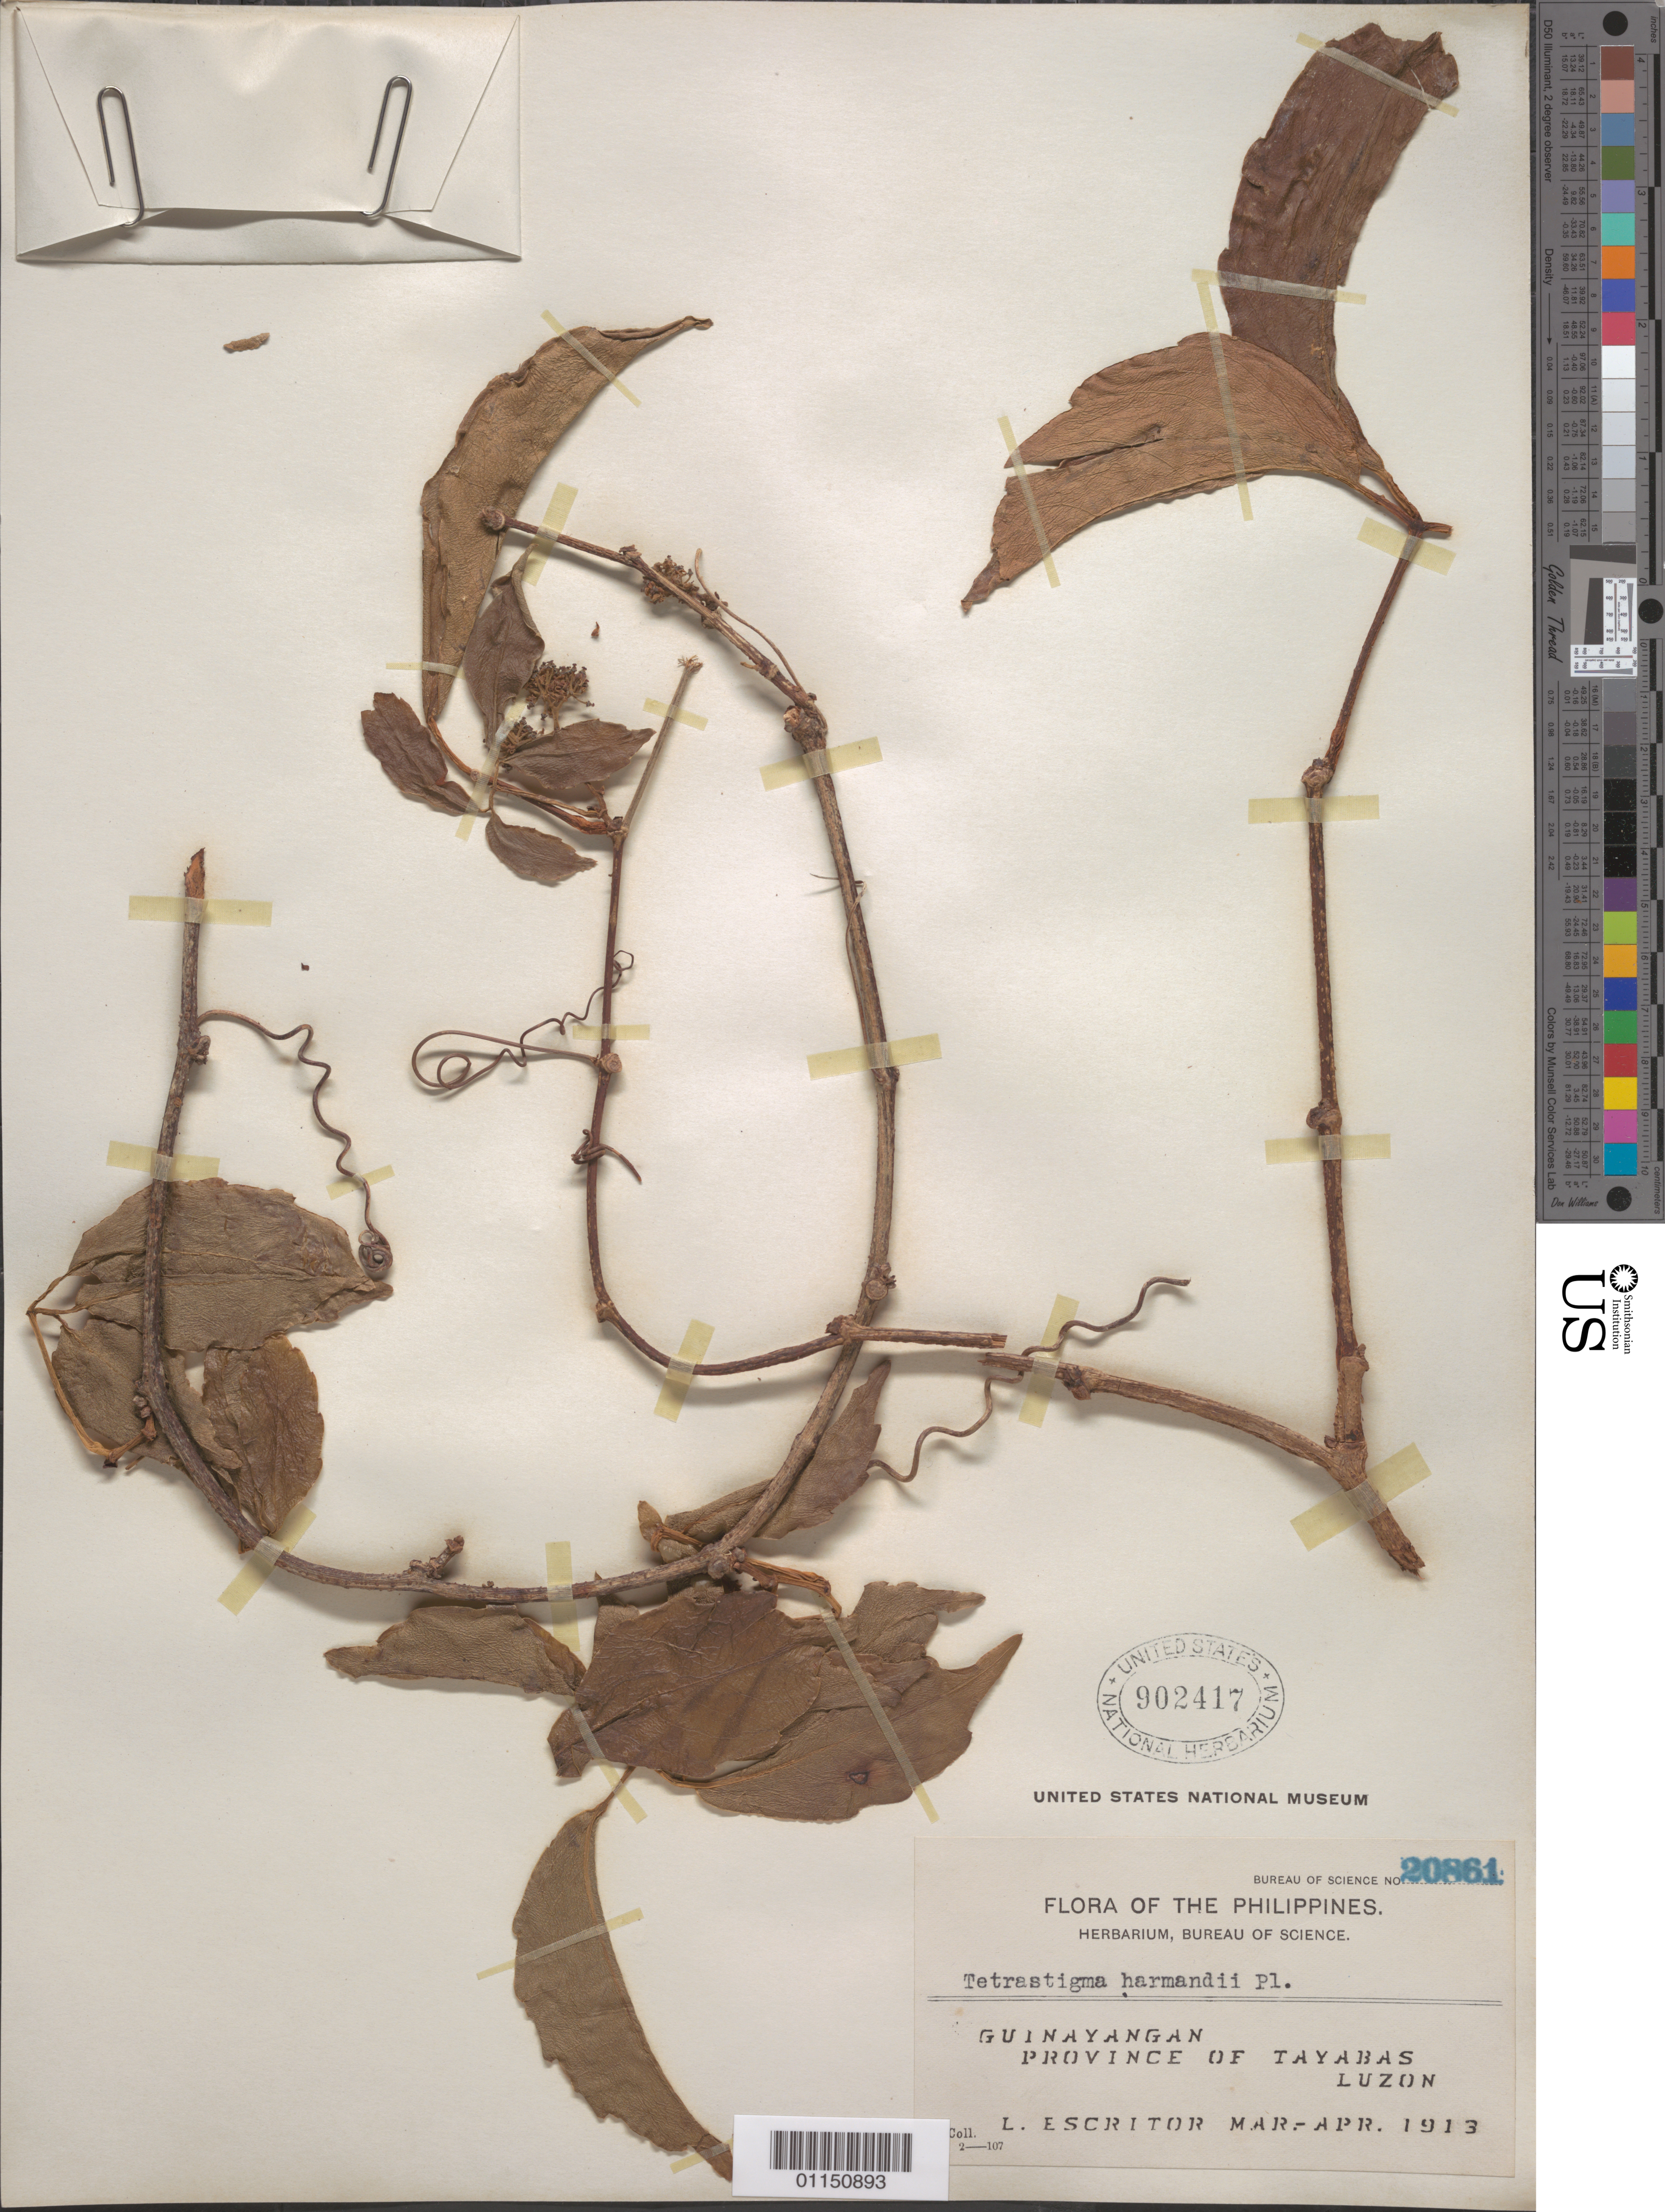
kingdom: Plantae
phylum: Tracheophyta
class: Magnoliopsida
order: Vitales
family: Vitaceae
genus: Tetrastigma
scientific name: Tetrastigma harmandii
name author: Planch.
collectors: L. Escritor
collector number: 20861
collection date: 1913-03/1913-04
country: Philippines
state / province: Calabarzon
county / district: Quezon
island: Luzon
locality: Guinayangan. Luzon. Tayabas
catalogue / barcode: US 902417